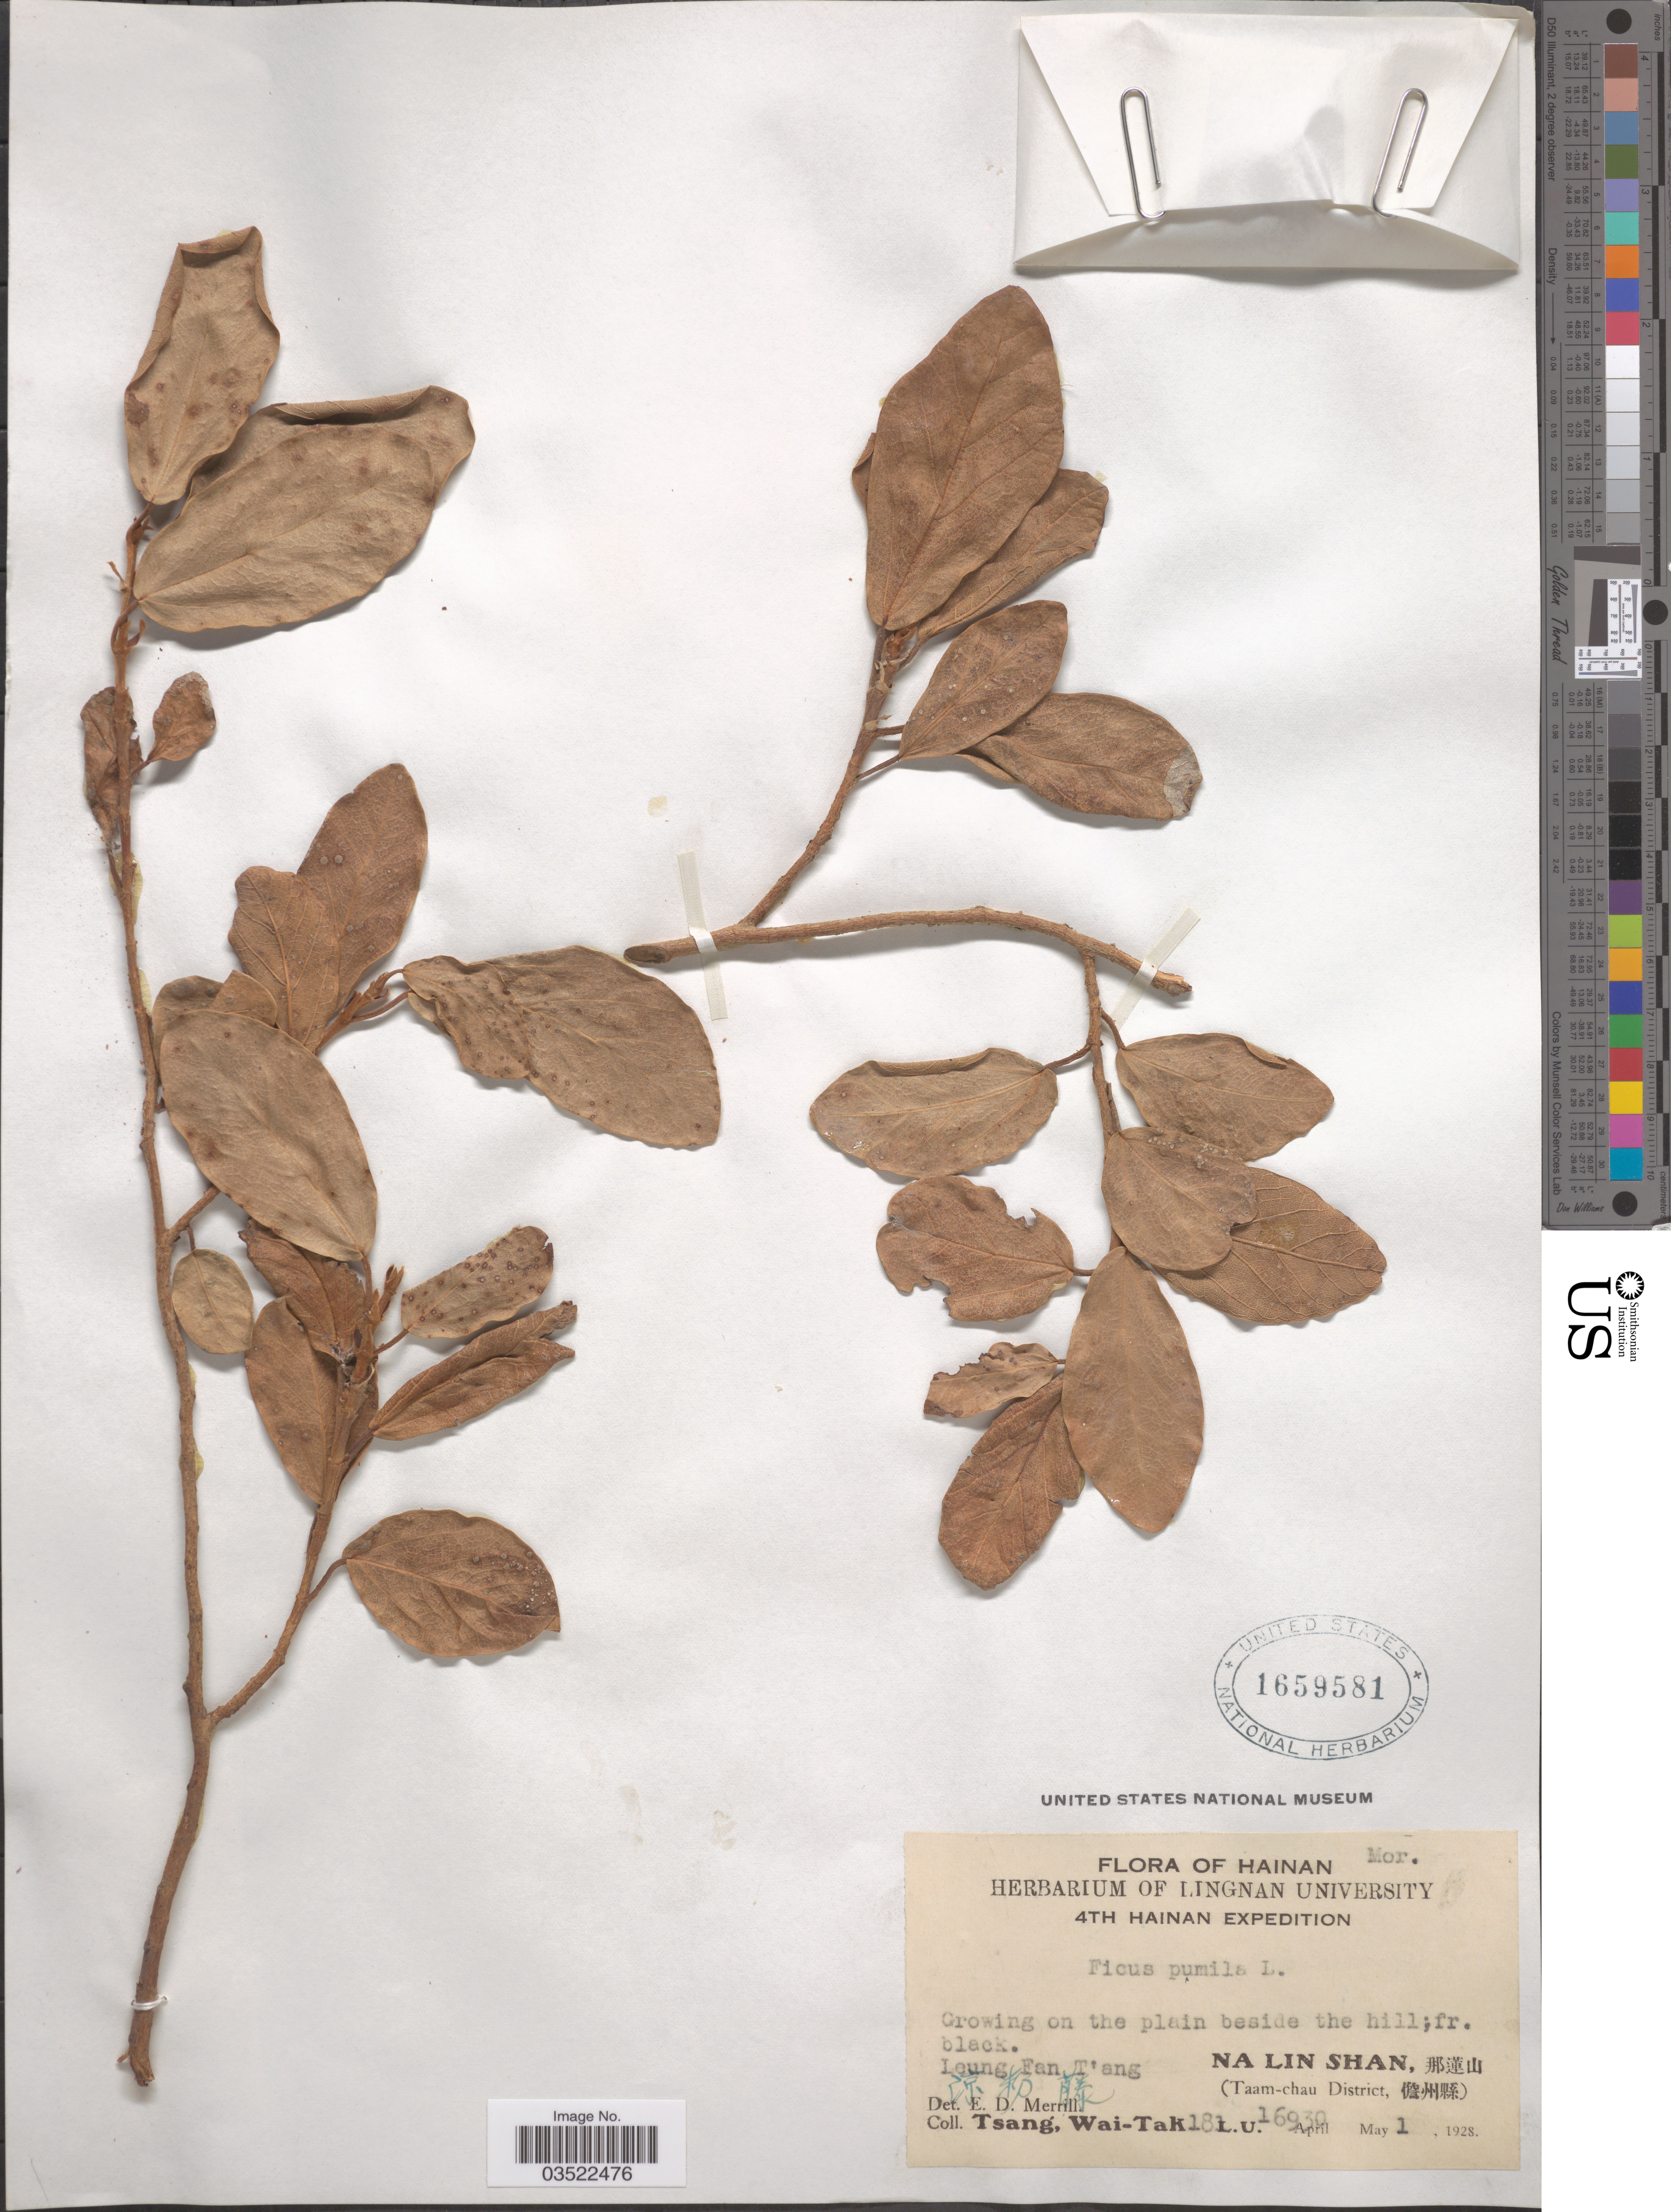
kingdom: Plantae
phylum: Tracheophyta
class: Magnoliopsida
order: Rosales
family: Moraceae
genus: Ficus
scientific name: Ficus pumila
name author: L.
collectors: W. T. Tsang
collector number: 181L.U.16930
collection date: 1928-04/1928-05-01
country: China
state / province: Hainan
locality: Leung Fan T'ang X. Na Lin Shan, X (Taam-chau District, X).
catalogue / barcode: US 1659581